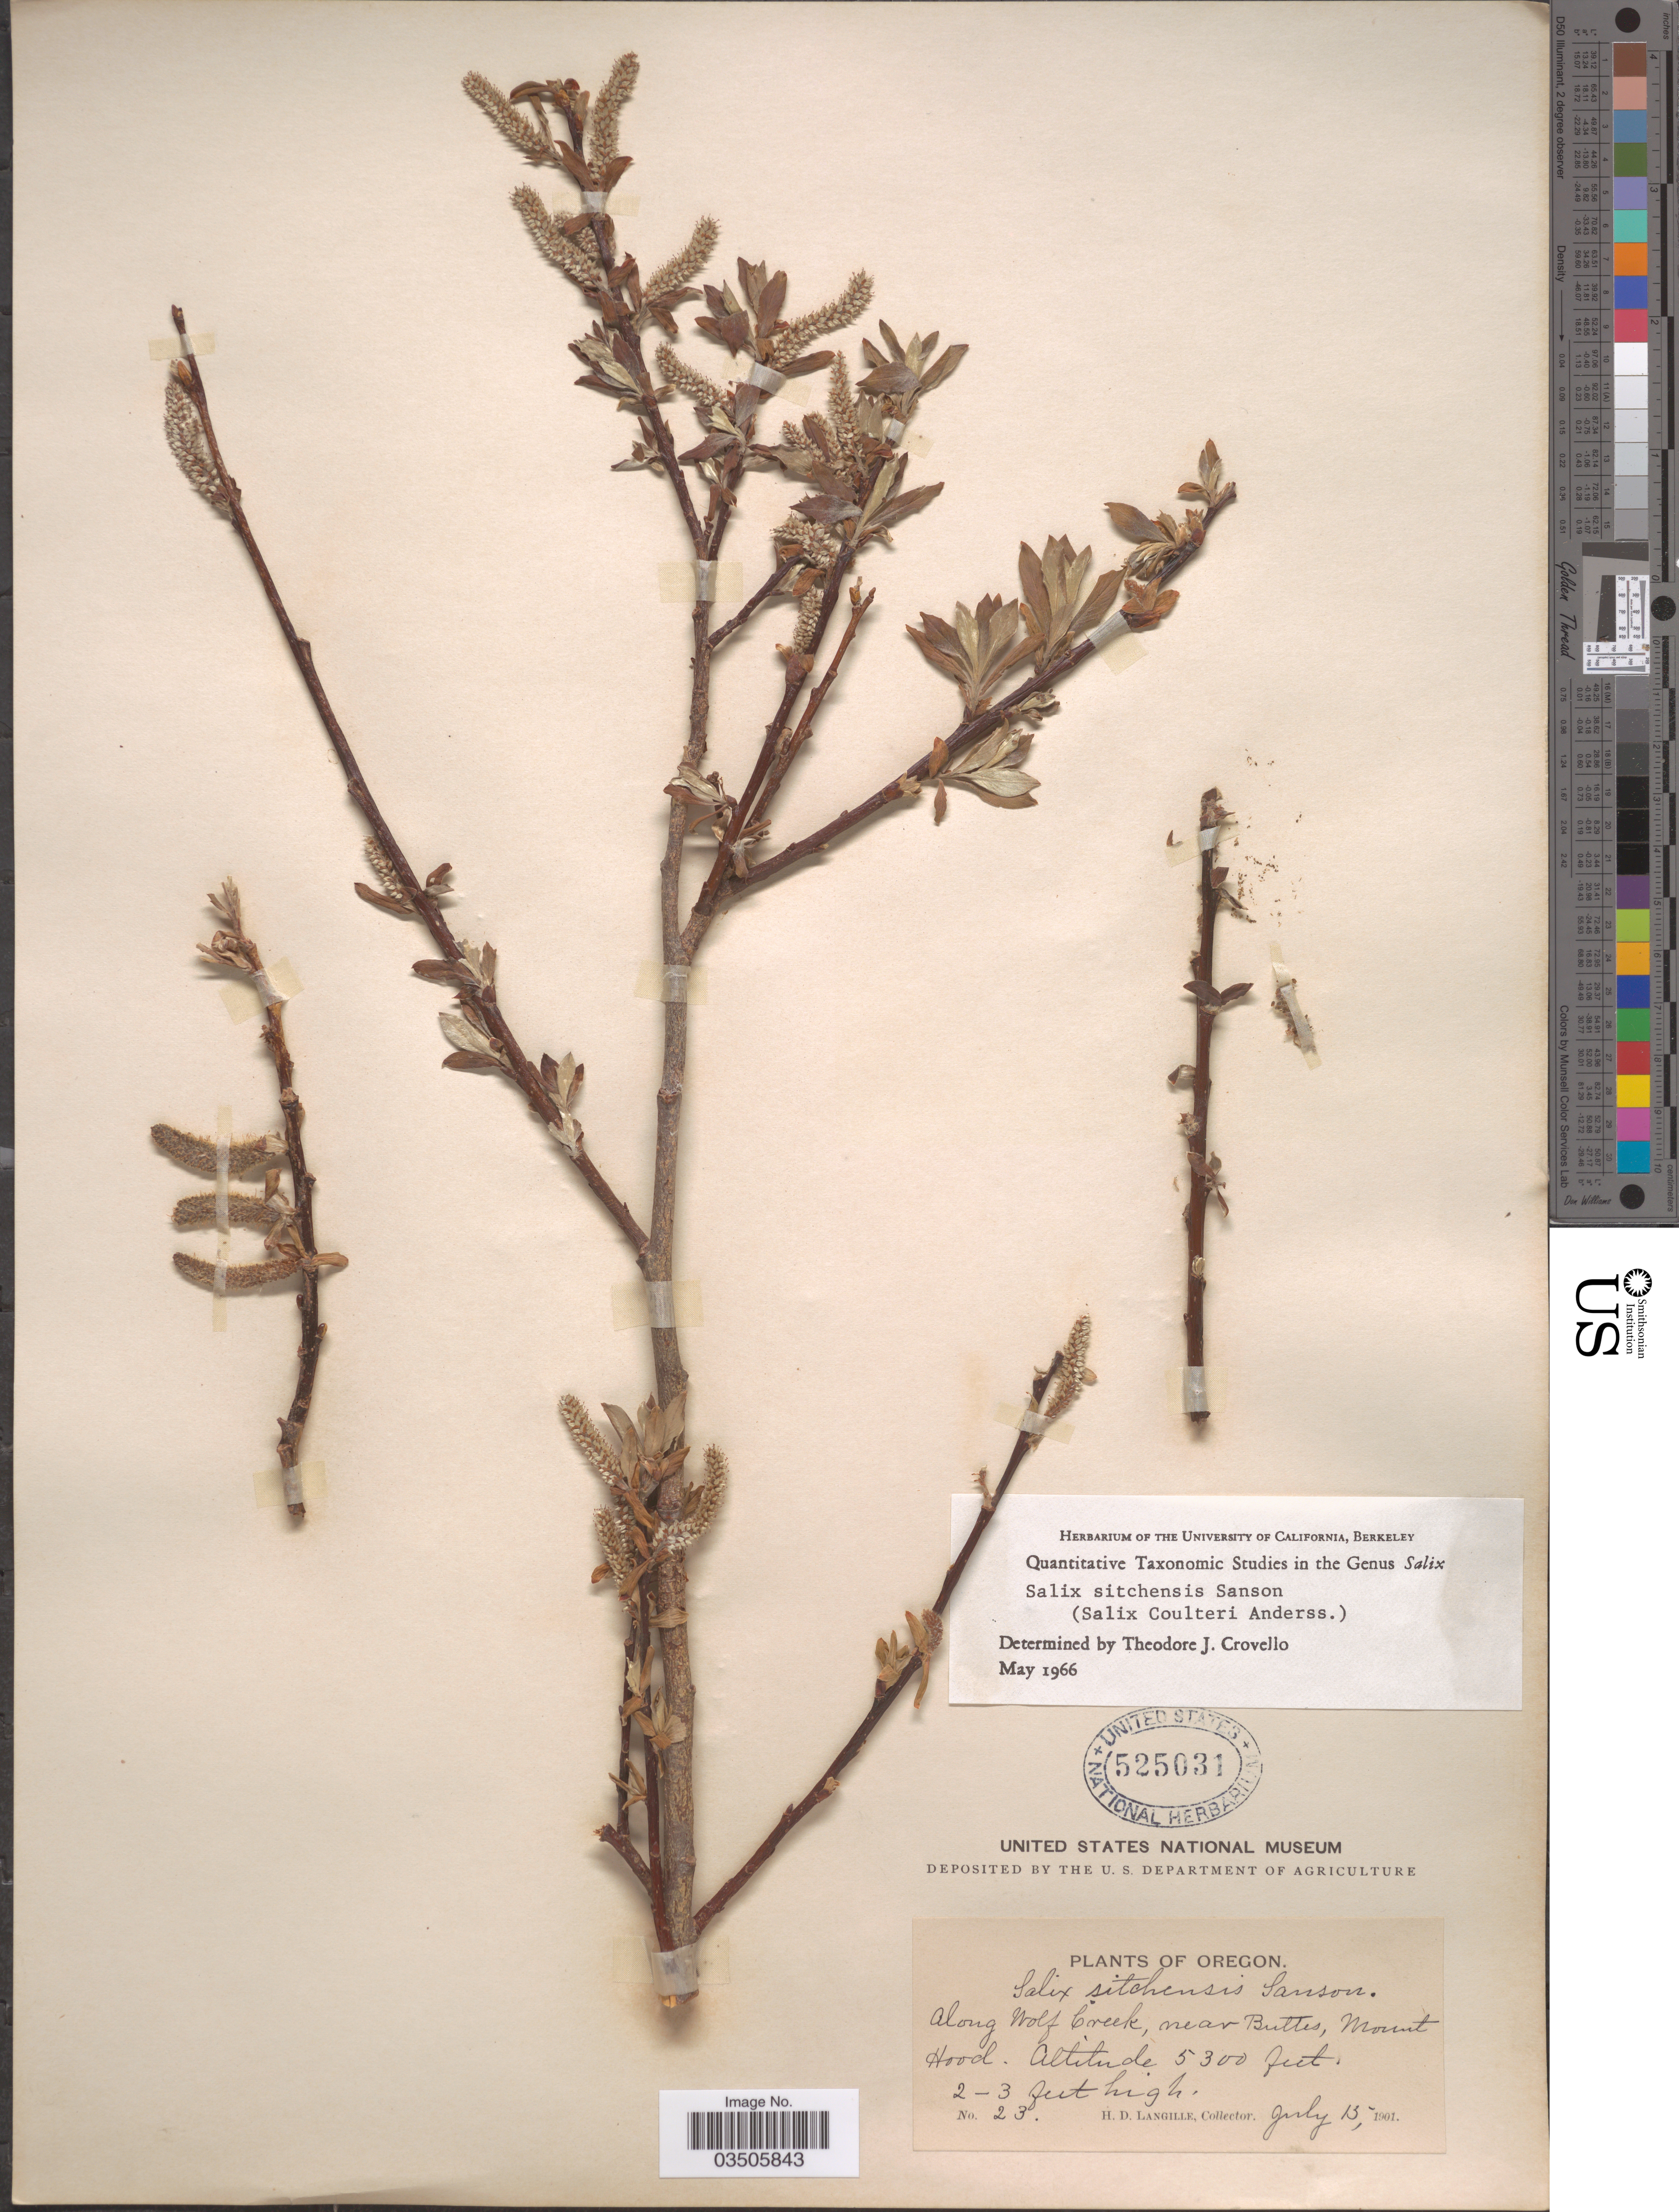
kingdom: Plantae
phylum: Tracheophyta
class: Magnoliopsida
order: Malpighiales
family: Salicaceae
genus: Salix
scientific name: Salix sitchensis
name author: Sanson ex Bong.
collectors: H. Langille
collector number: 23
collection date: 1901-07-15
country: United States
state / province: Oregon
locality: Along Wolf Creek, near Buttes, Mount Hood.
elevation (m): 1615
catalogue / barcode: US 525031